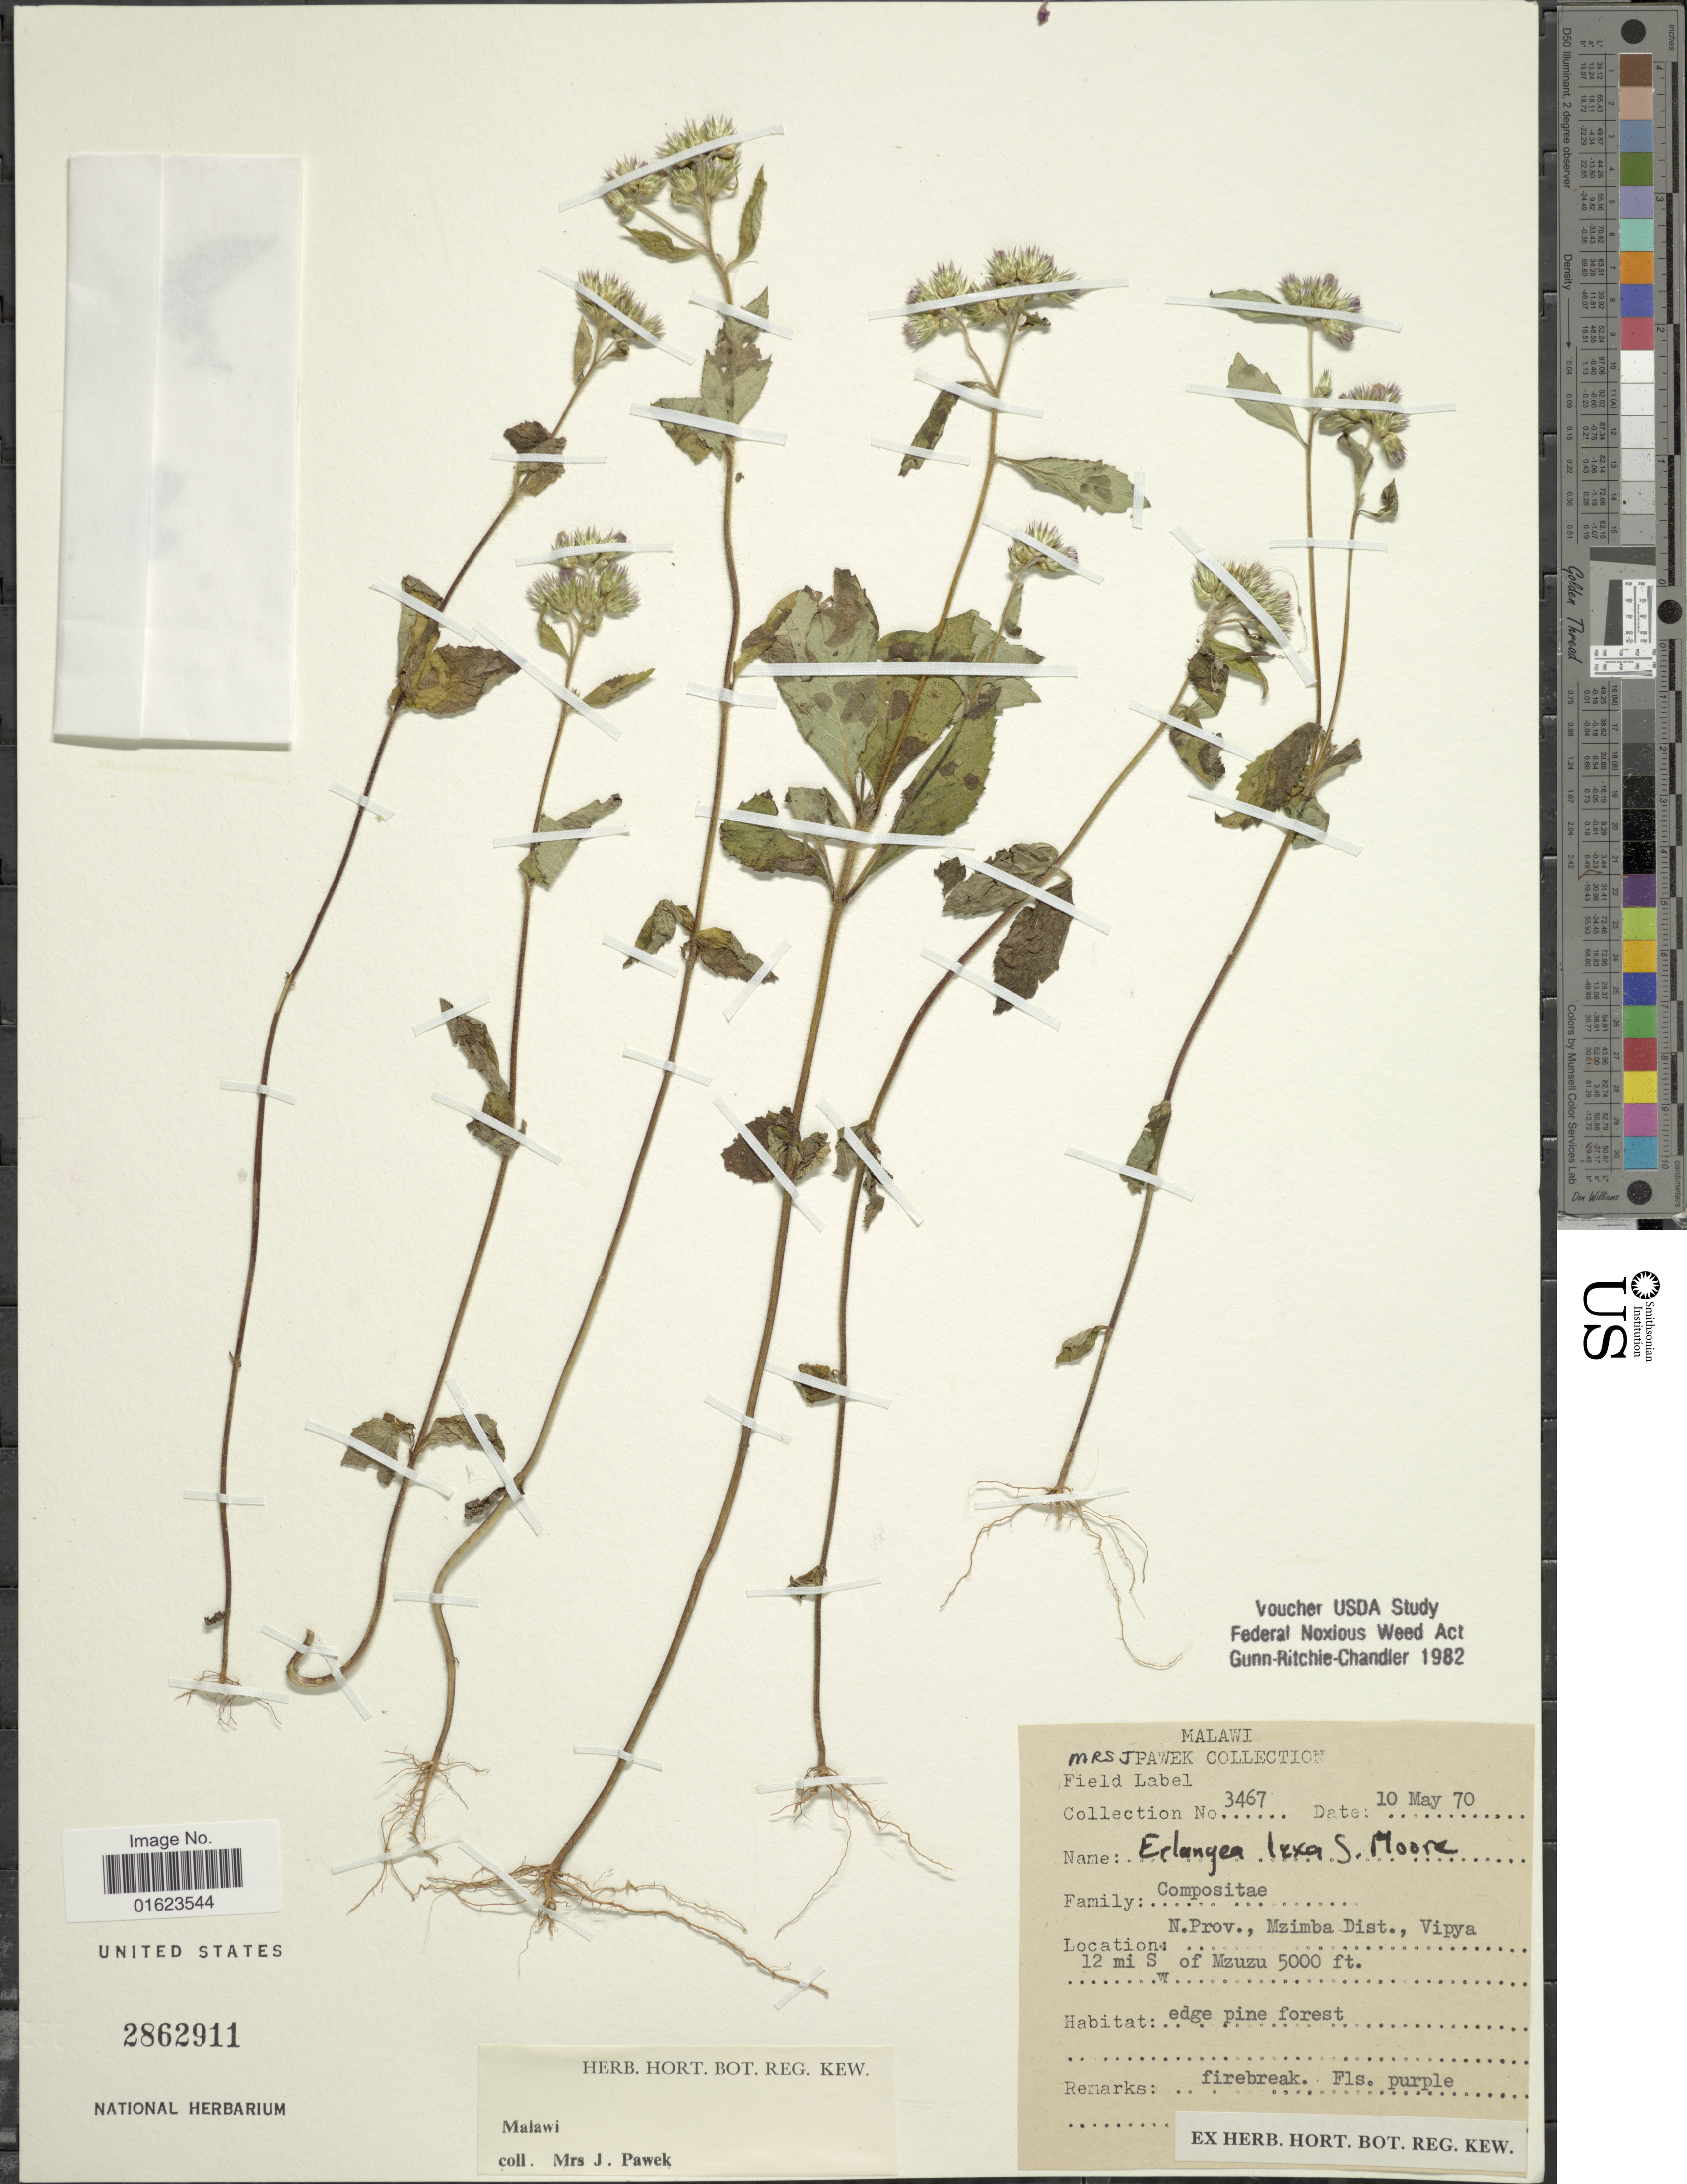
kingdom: Plantae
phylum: Tracheophyta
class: Magnoliopsida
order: Asterales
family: Asteraceae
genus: Bothriocline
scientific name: Bothriocline laxa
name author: N.E. Br.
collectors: J. Pawek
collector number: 3467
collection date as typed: Transcribed d/m/y: 10/5/70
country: Malawi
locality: Malawi, N, Prov., Mzimba Dist., Vipya 12 mi SW of Mzuzu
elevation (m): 1524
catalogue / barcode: US 2862911